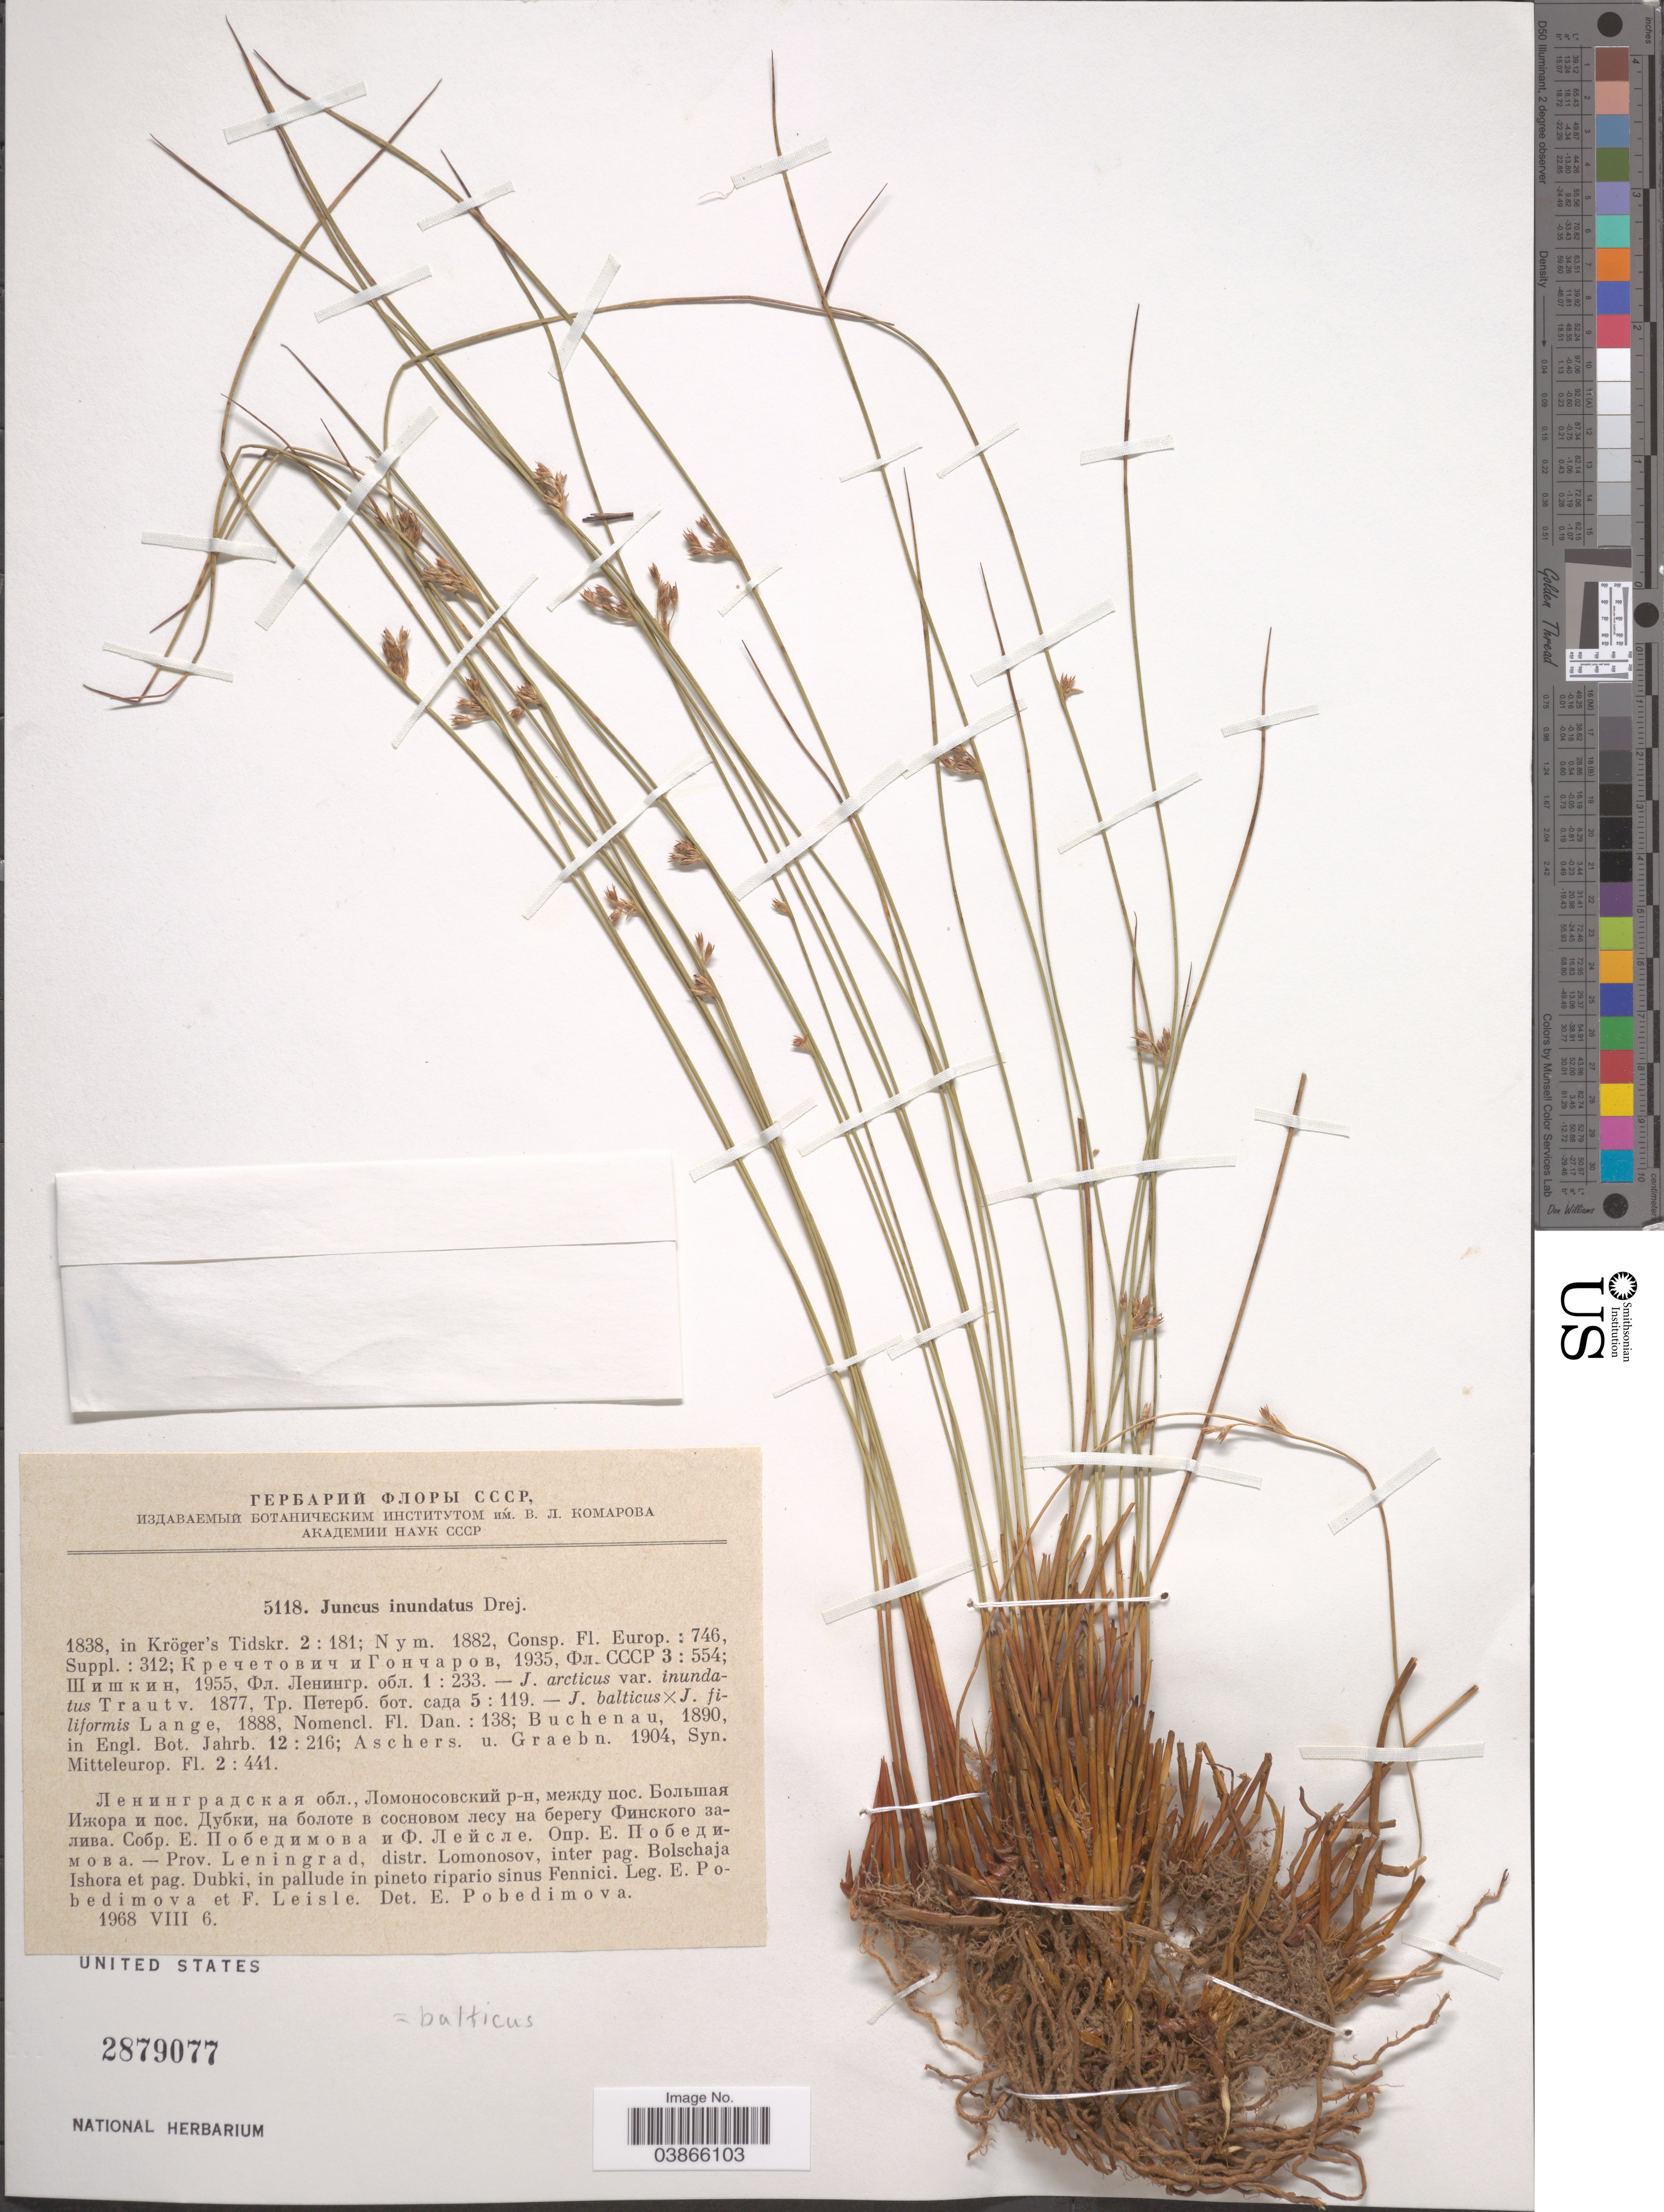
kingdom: Plantae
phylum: Tracheophyta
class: Liliopsida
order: Poales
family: Juncaceae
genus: Juncus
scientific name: Juncus balticus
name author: Willd.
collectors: E. Pobedimova & F. Leisle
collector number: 511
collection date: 1968-08-06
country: Russian Federation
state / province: Leningrad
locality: Prov. Leningrad, distr. Lomonosov, inter pag. Bolschaja Ishora et pag. Dubki, in pallude in pineto ripario sinus Fennici.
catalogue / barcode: US 2879077